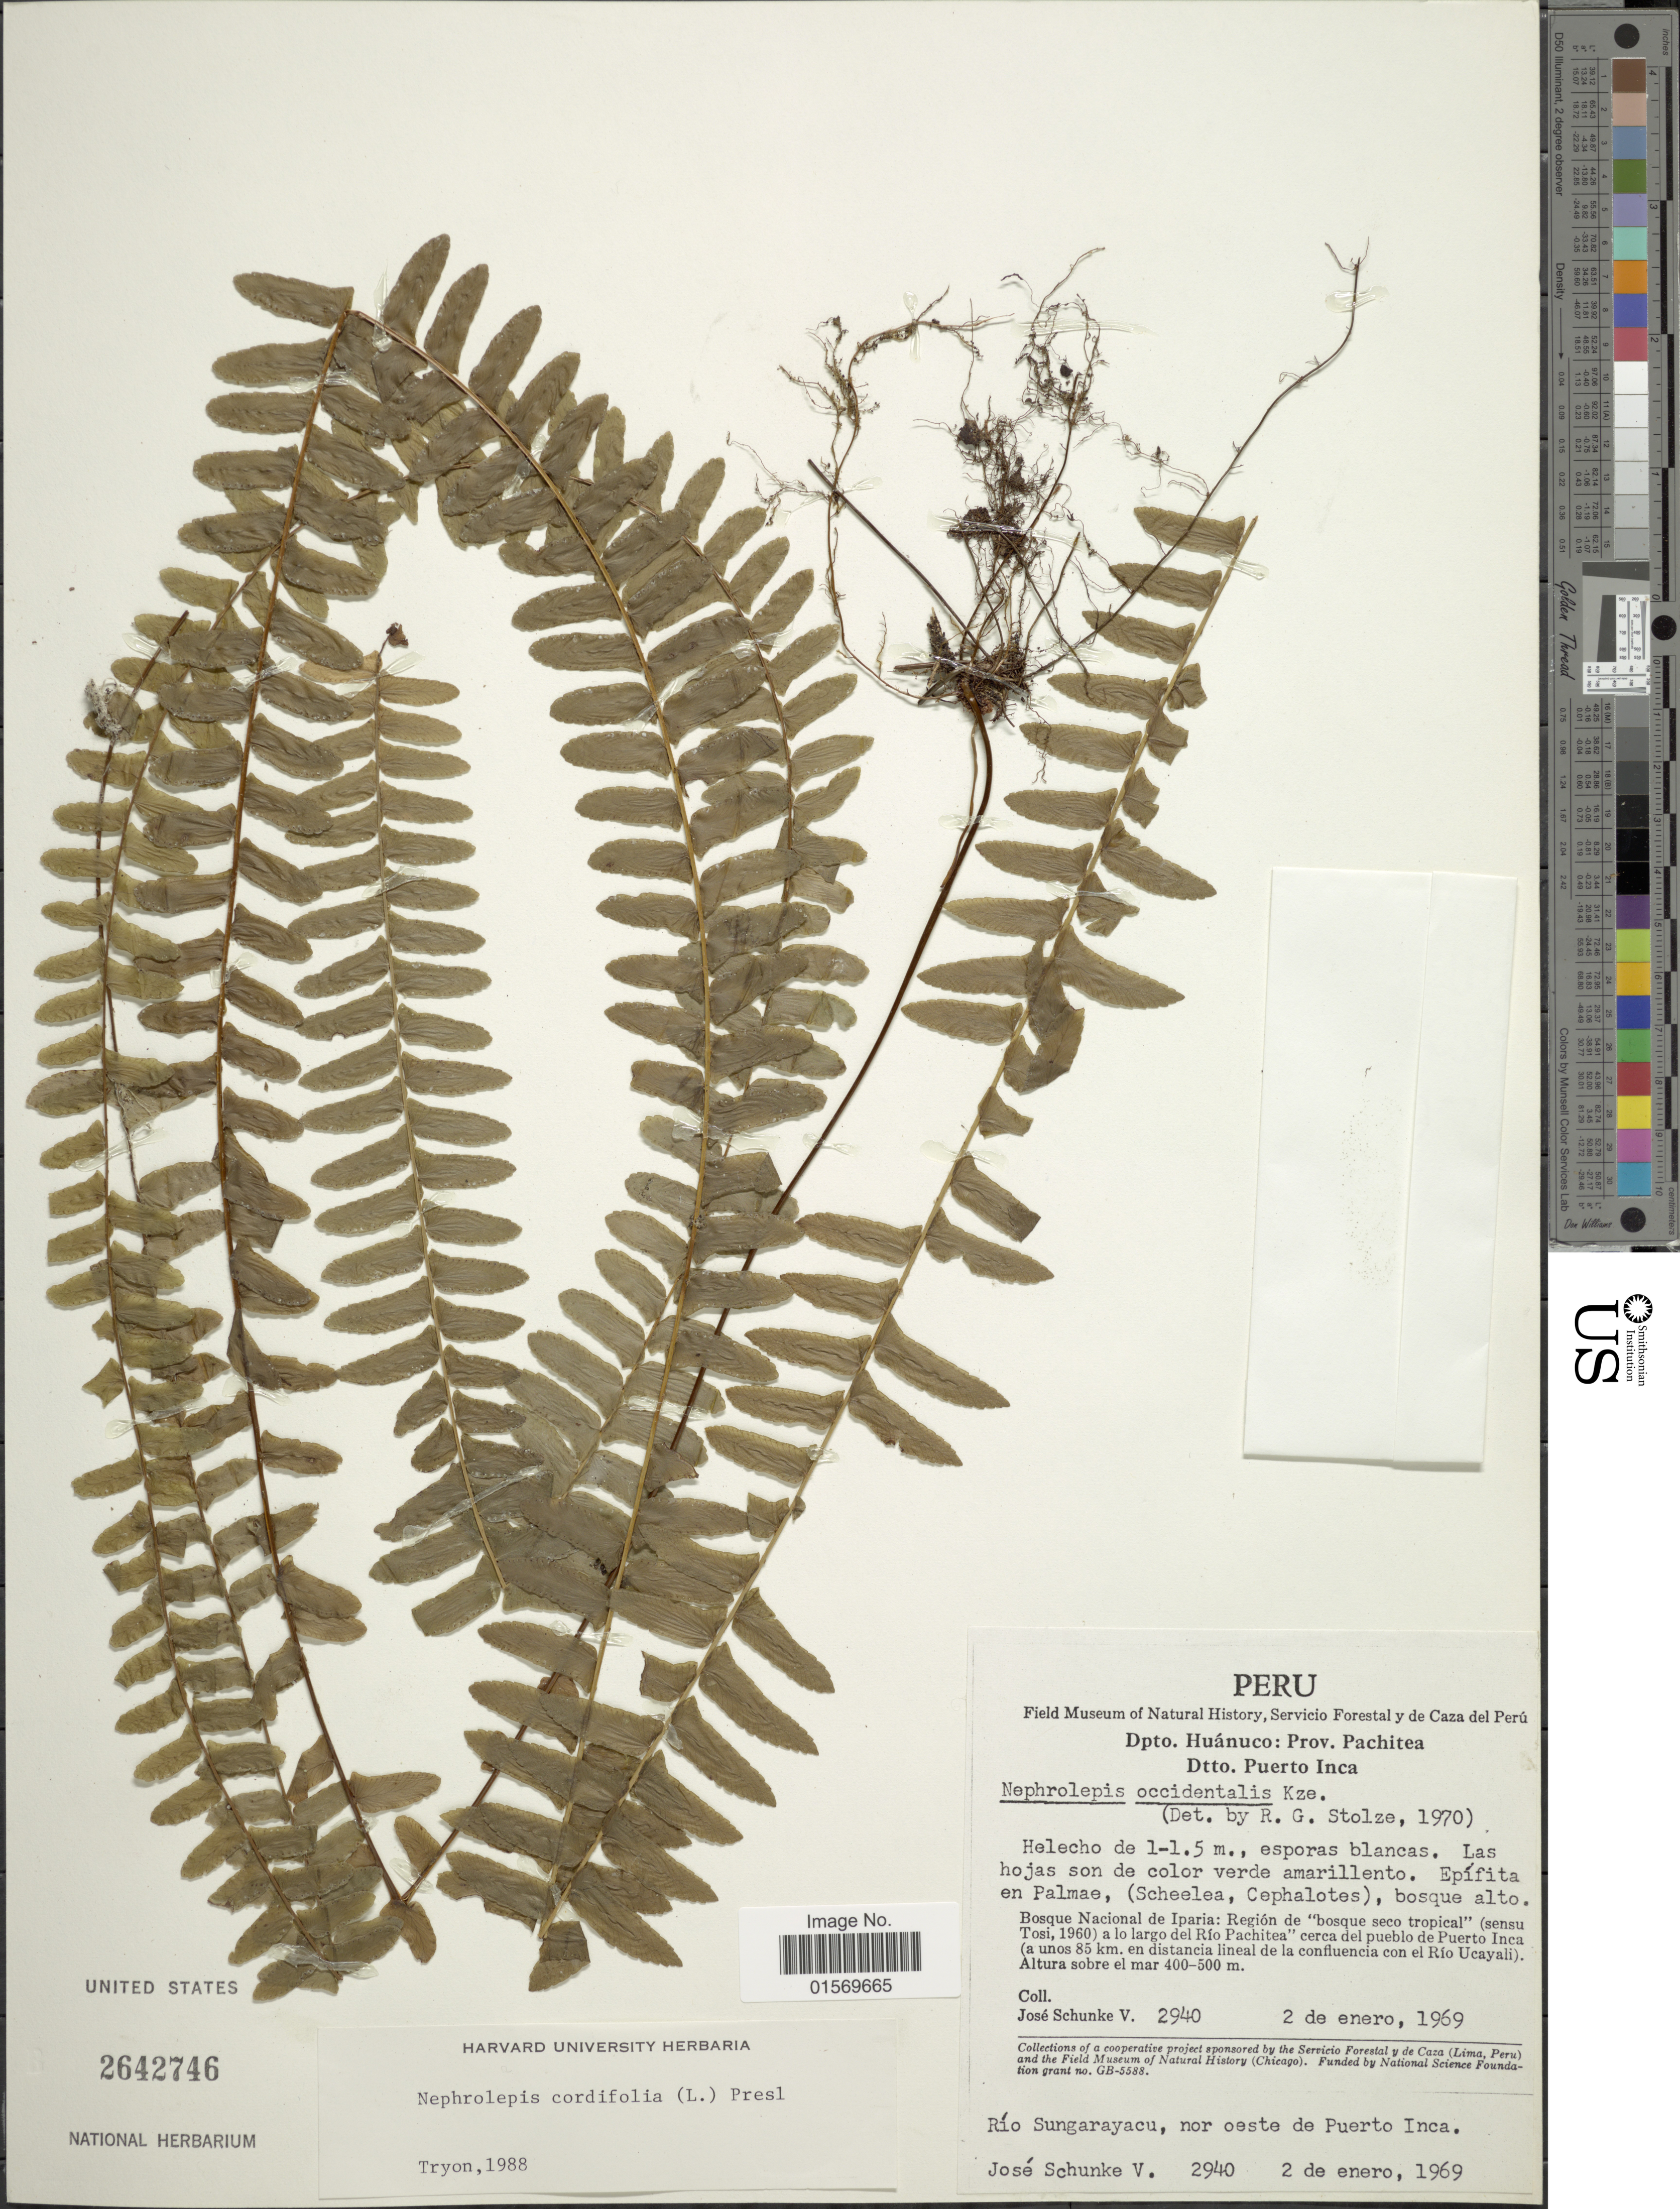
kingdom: Plantae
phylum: Tracheophyta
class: Polypodiopsida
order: Polypodiales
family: Nephrolepidaceae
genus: Nephrolepis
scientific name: Nephrolepis cordifolia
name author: (L.) C. Presl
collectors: J. Schunke Vigo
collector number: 2940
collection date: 1969-01-02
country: Peru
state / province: Huánuco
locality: Prov. Pachitea, Dtto. Puerto Inca, Rio Sungarayacu, nor oeste de Puerto Inca. Bosque Nacional de Iparia: Region de "bosque seco tropical"(sensu Tosi, 1960) a lo largo del Rio Pachitea cerca del pueblo de Puerto Inca ( a unos 85 km. en distancia lineal de la confluencia con el Rio Ucayali).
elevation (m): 400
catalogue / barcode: US 2642746